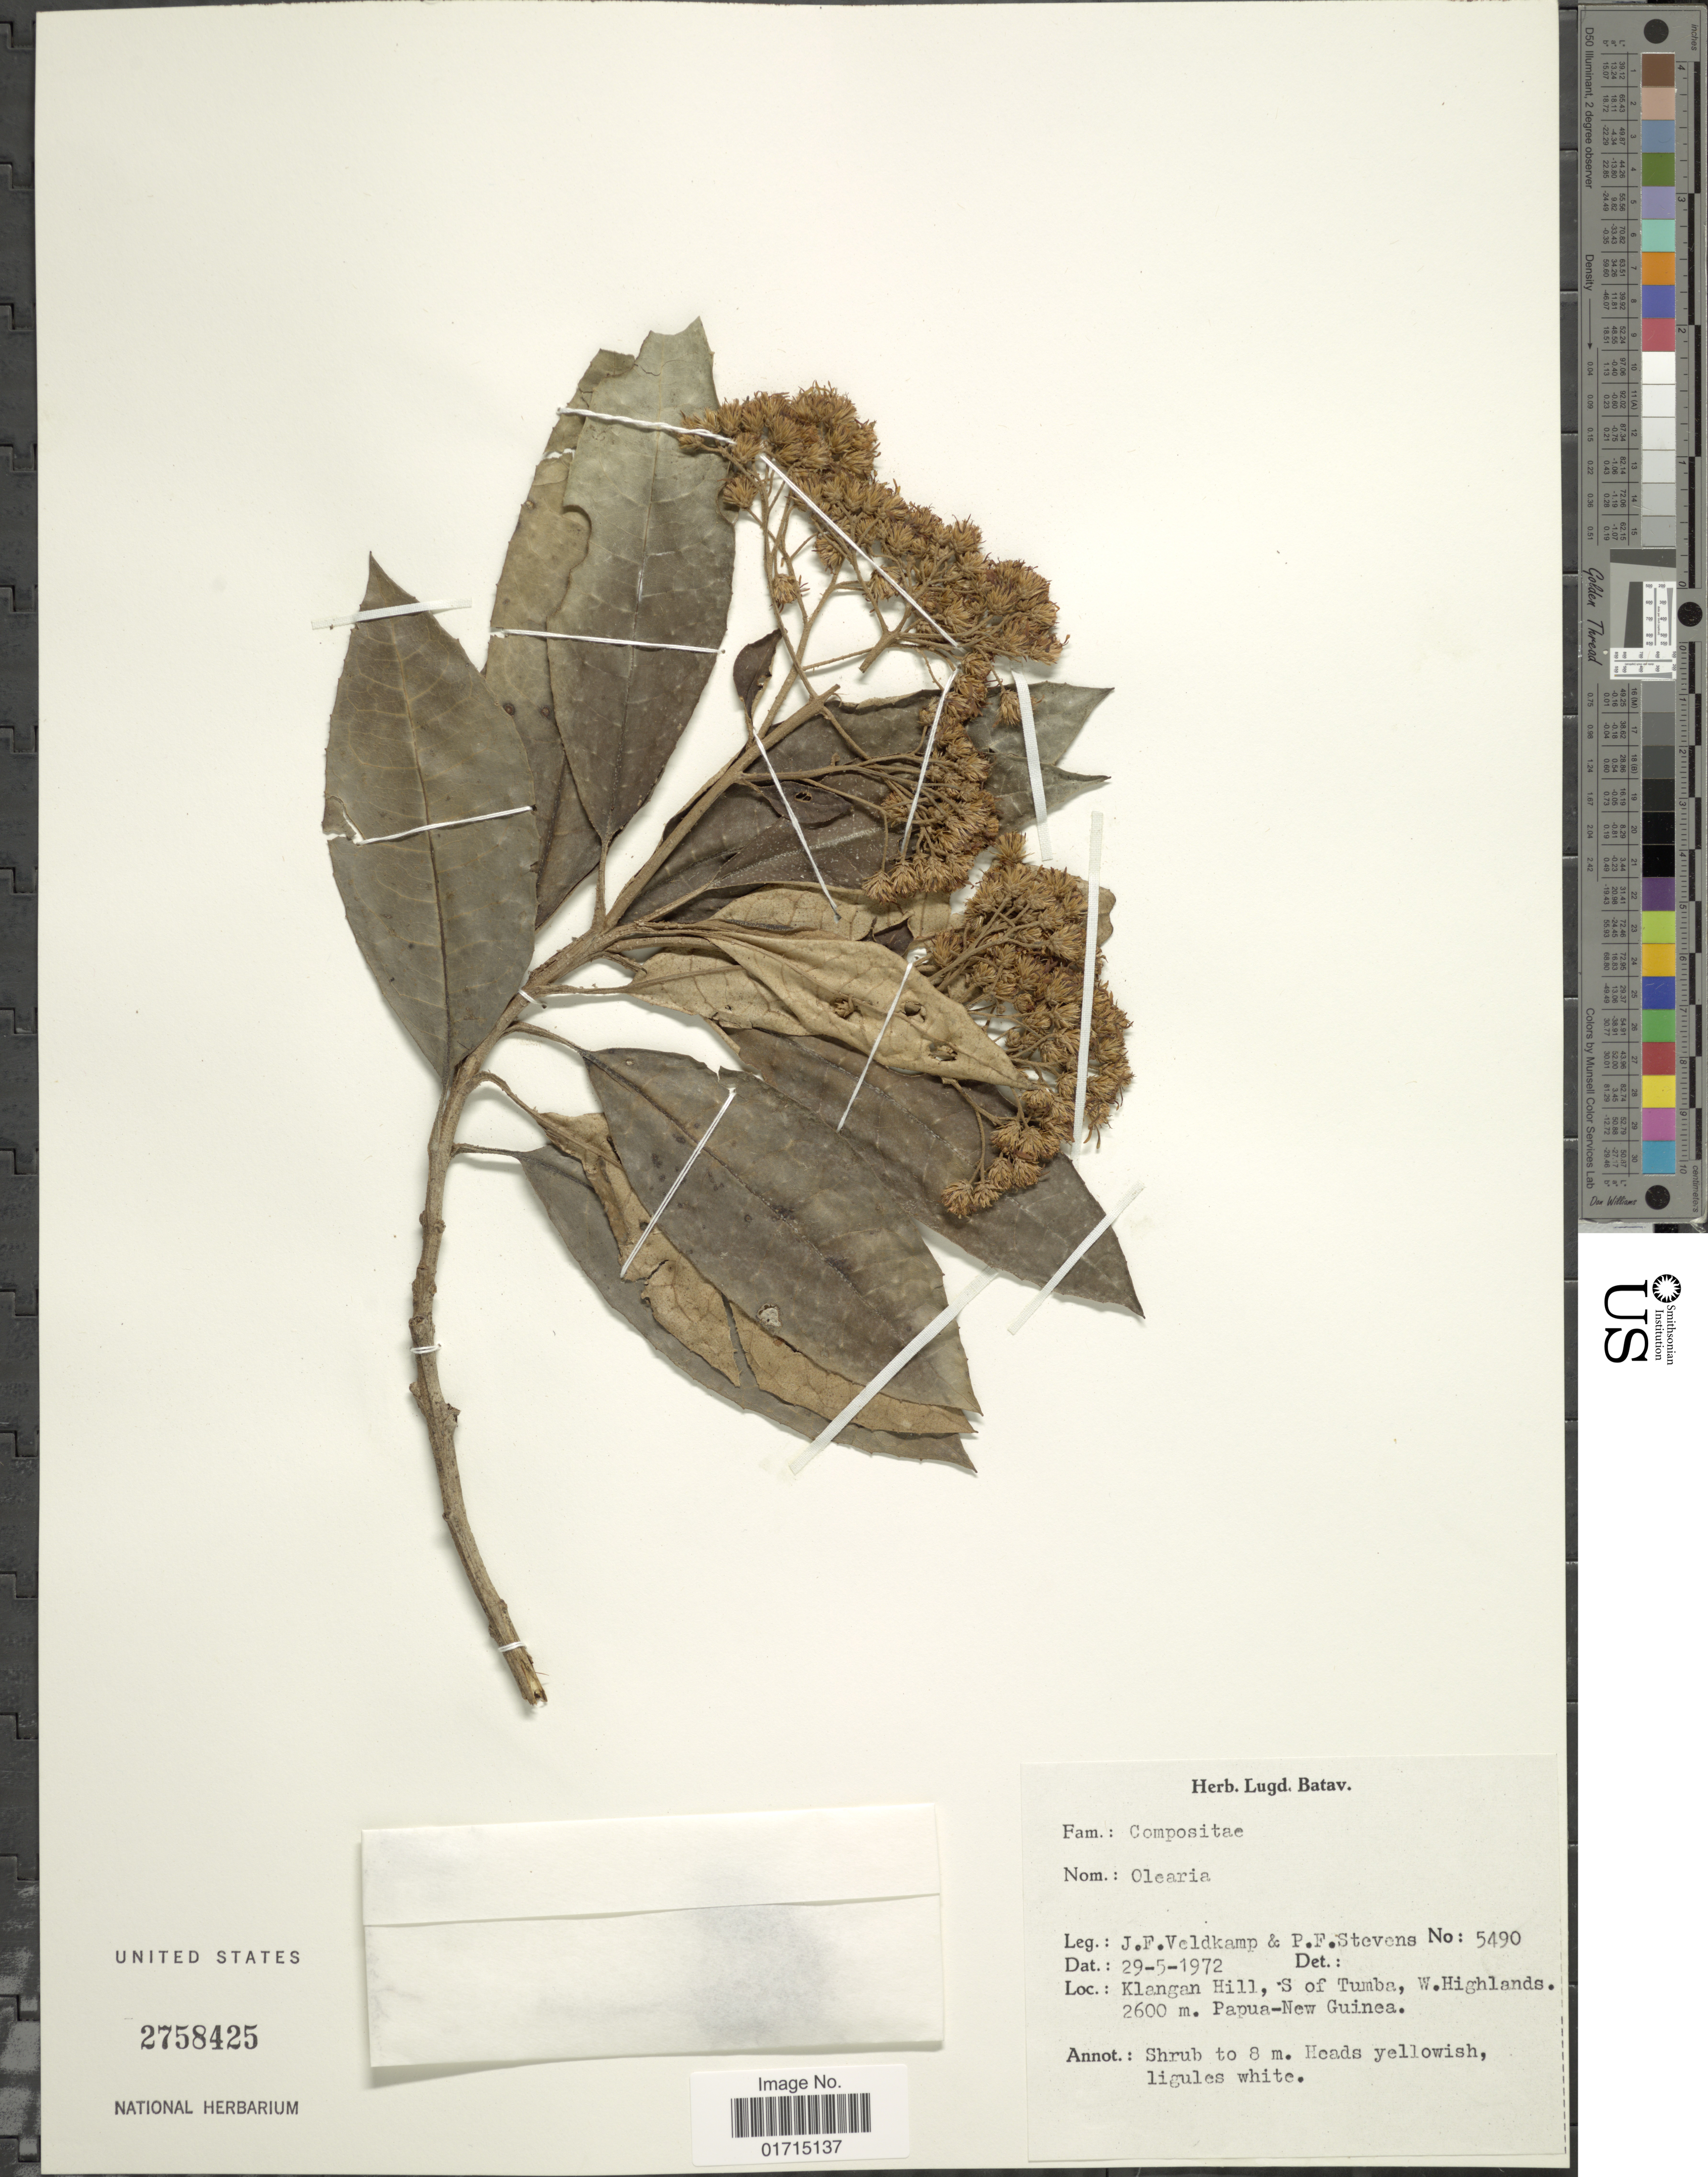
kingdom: Plantae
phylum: Tracheophyta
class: Magnoliopsida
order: Asterales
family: Asteraceae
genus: Olearia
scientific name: Olearia sp.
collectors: J. F. Veldkamp & P. F. Stevens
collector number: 5490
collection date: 1972-05-29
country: Papua New Guinea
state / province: Western Highlands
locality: Klangan Hill, S of Tumba, W. Highlands. Papua-New Guinea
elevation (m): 2600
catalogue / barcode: US 2758425